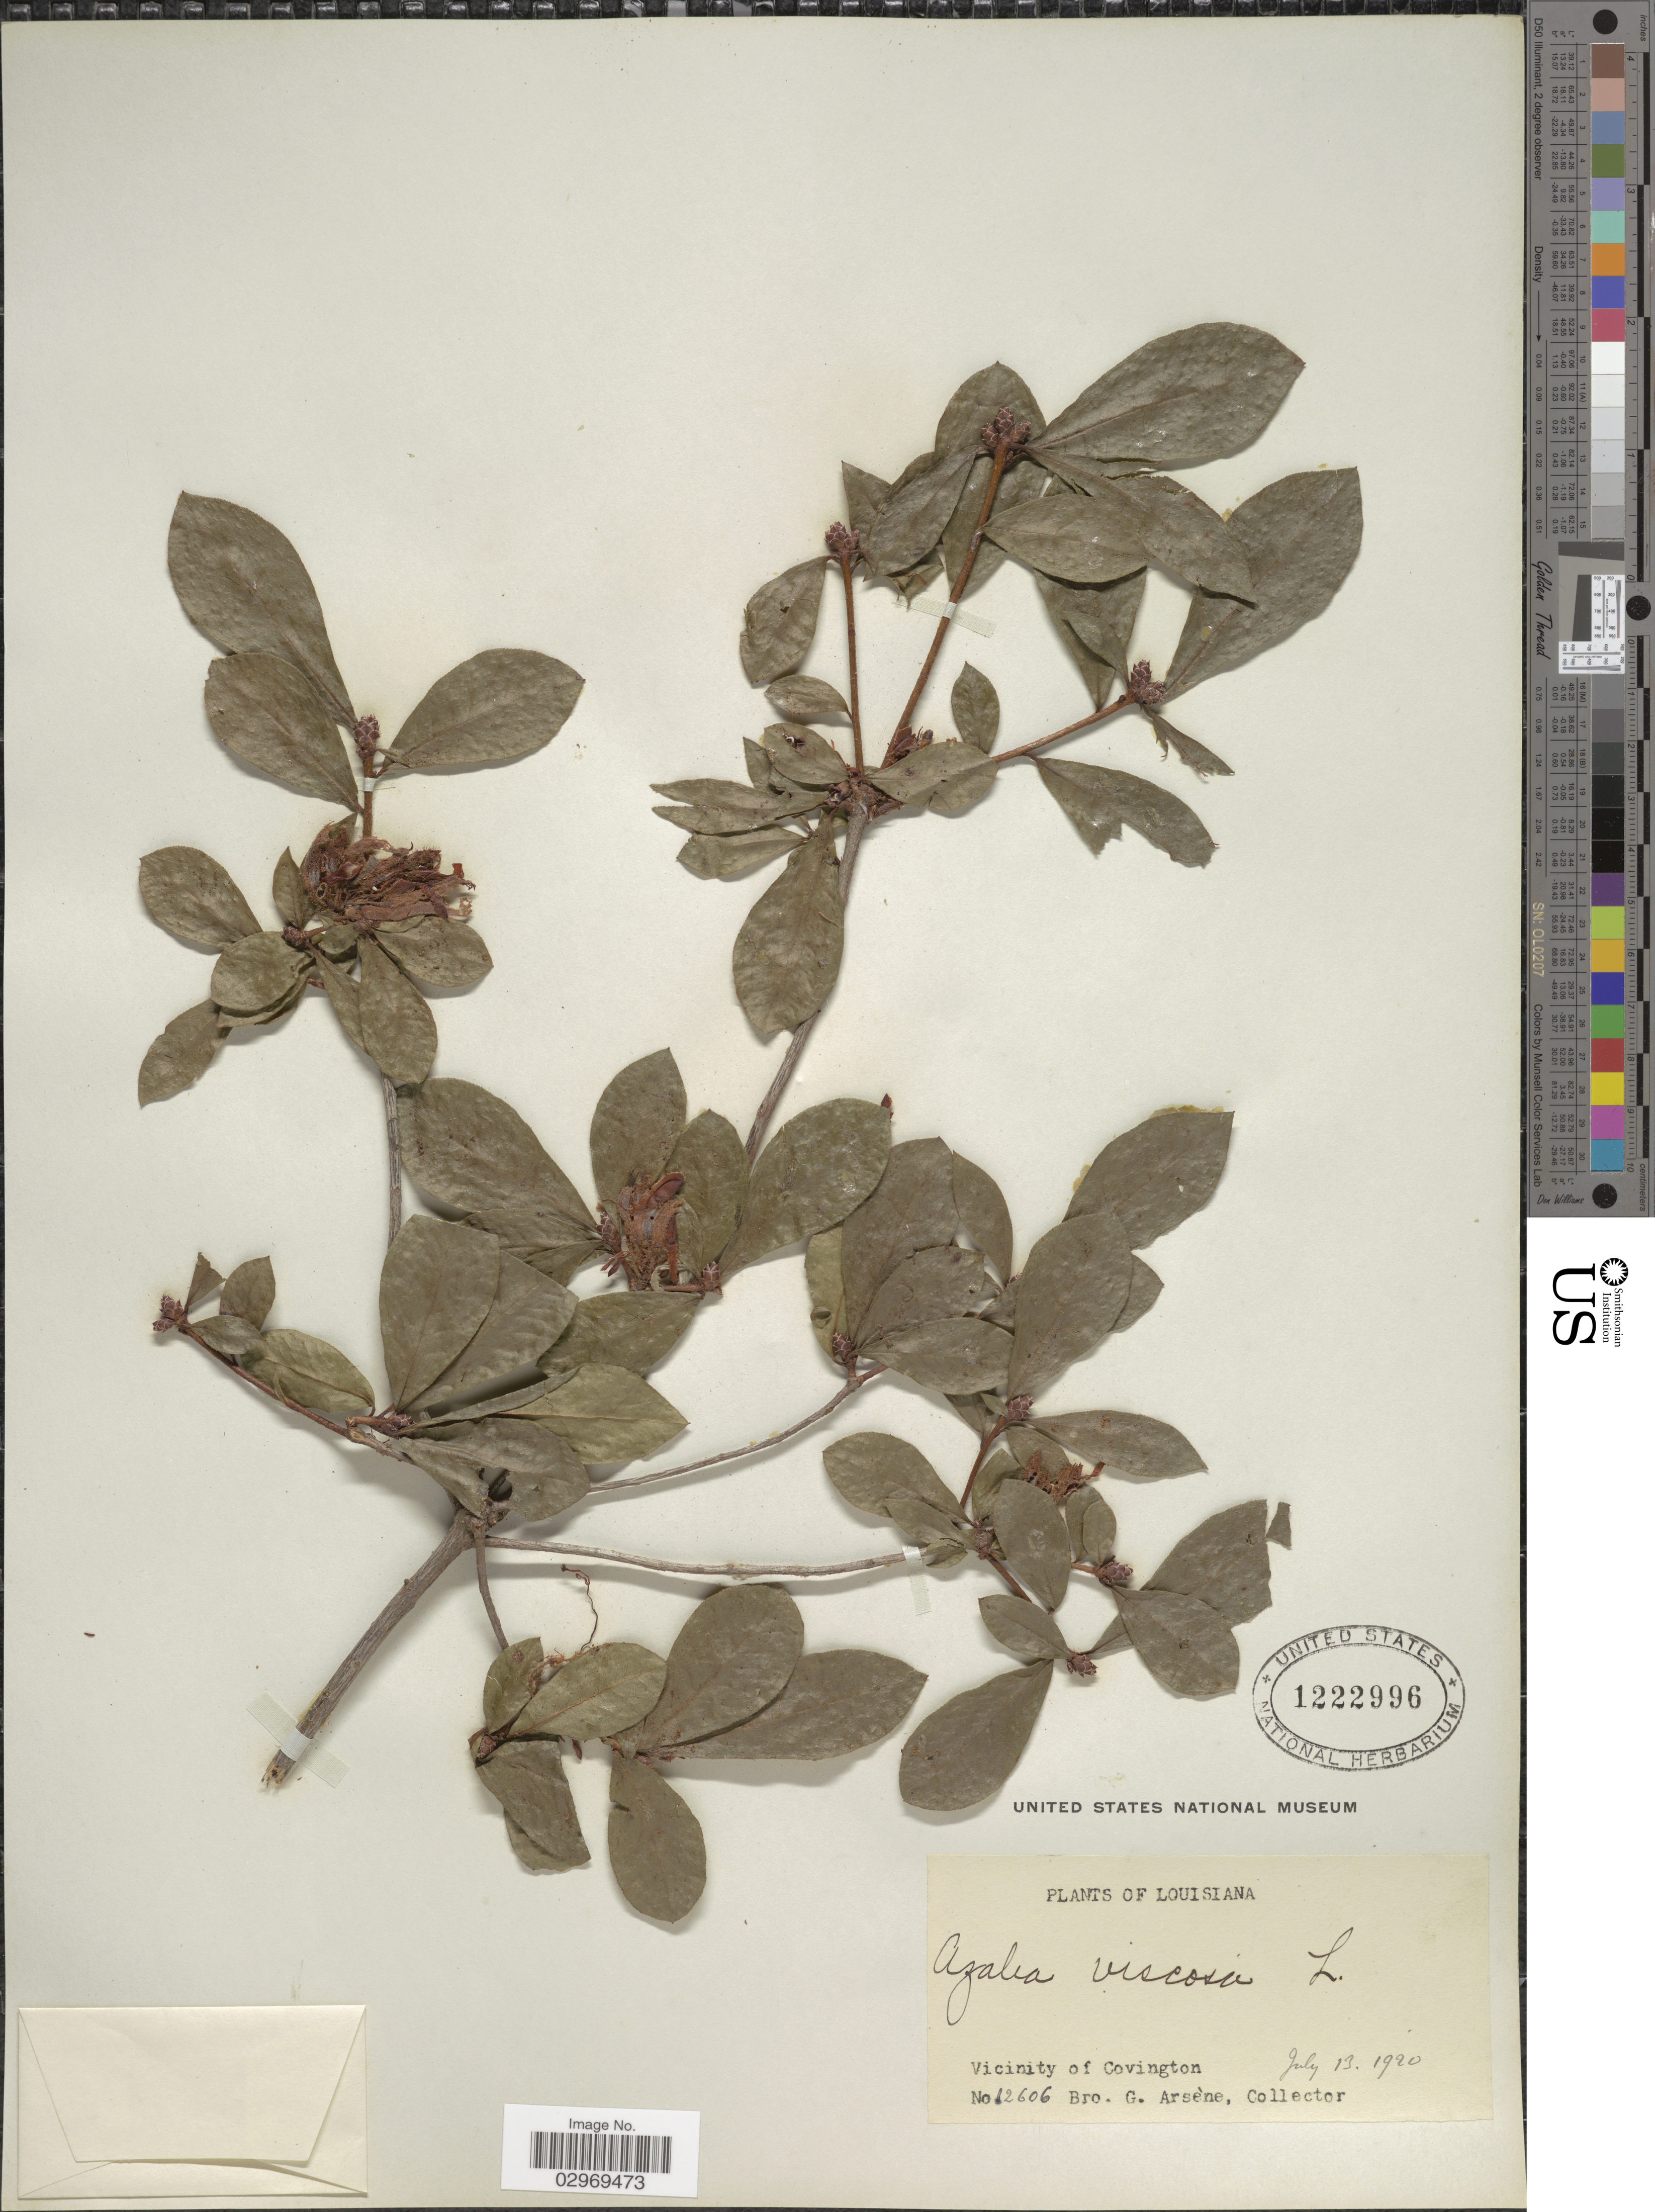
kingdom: Plantae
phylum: Tracheophyta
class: Magnoliopsida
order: Ericales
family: Ericaceae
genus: Rhododendron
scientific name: Rhododendron viscosum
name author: (L.) Torr.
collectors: Bro. G. Arsène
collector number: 12606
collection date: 1920-07-13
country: United States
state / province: Louisiana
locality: Vicinity of Covington.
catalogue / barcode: US 1222996